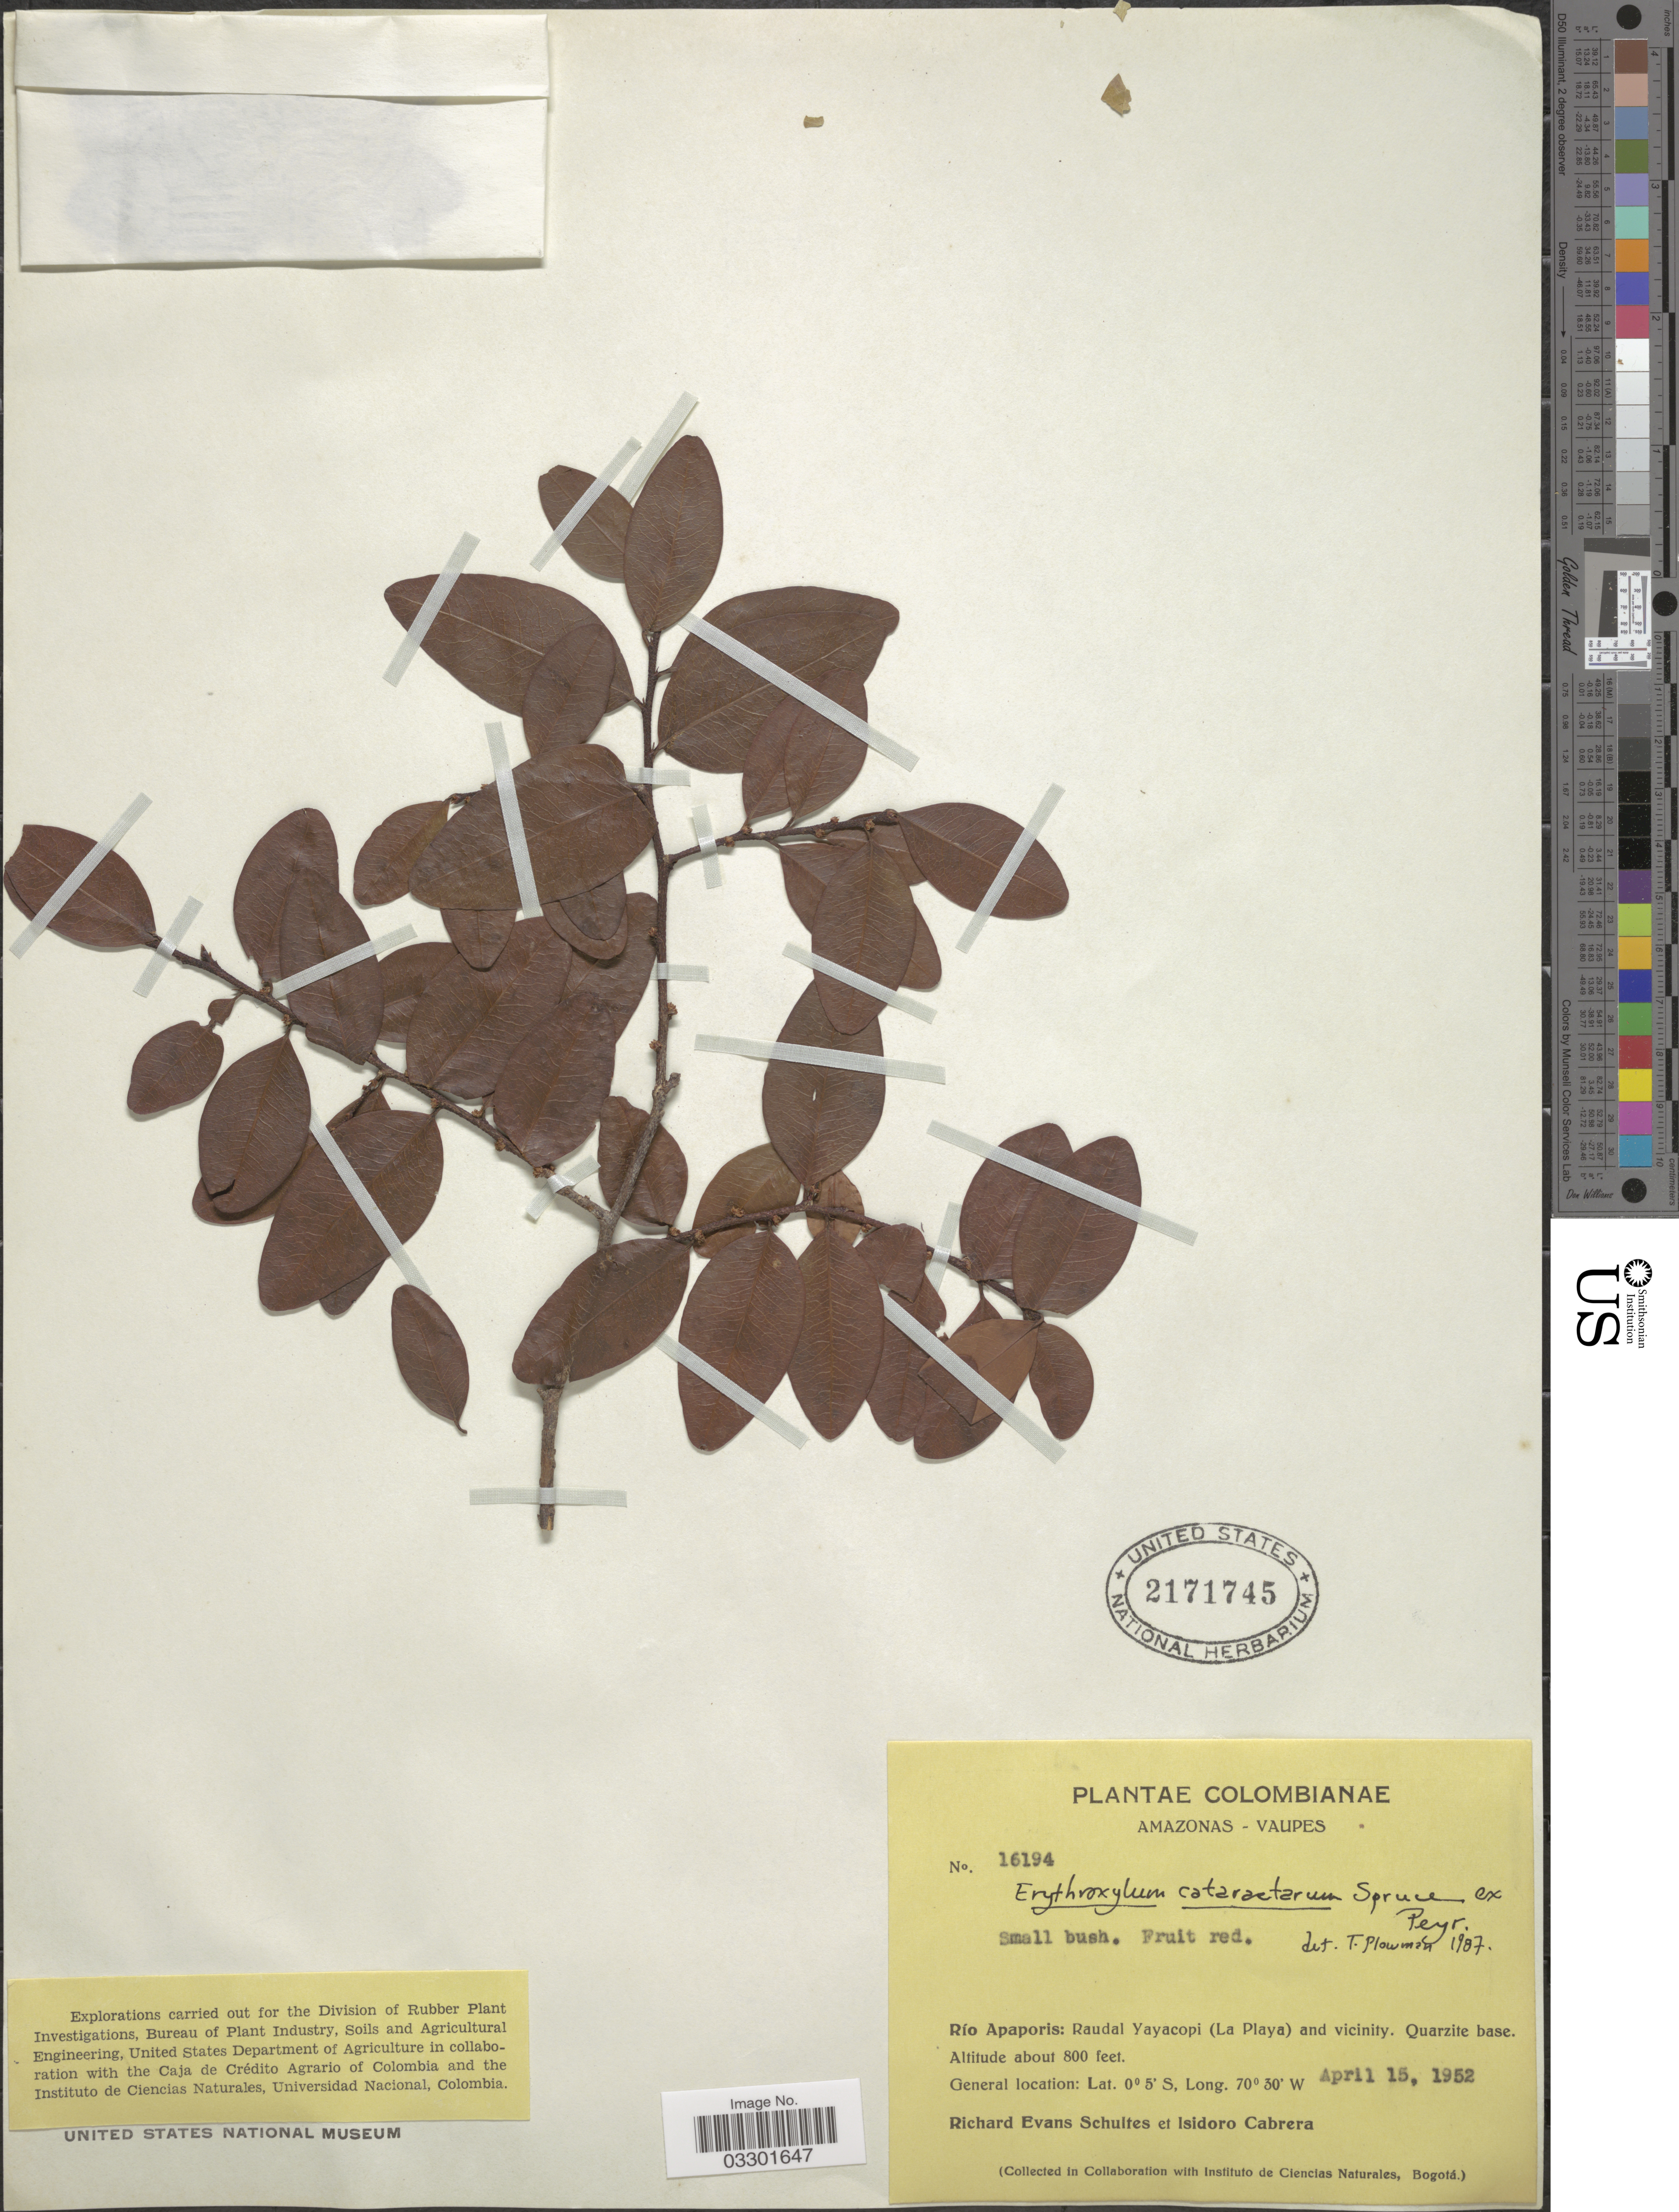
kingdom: Plantae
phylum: Tracheophyta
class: Magnoliopsida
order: Malpighiales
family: Erythroxylaceae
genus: Erythroxylum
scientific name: Erythroxylum cataractarum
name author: Spruce ex Peyr.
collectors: R. E. Schultes & I. Cabrera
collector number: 16194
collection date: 1952-04-15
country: Colombia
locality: Amazonas - Vaupes. Río Apaporis: Raudal Yayacopi (La Playa) and vicinity. Quarzite base.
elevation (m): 244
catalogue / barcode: US 2171745